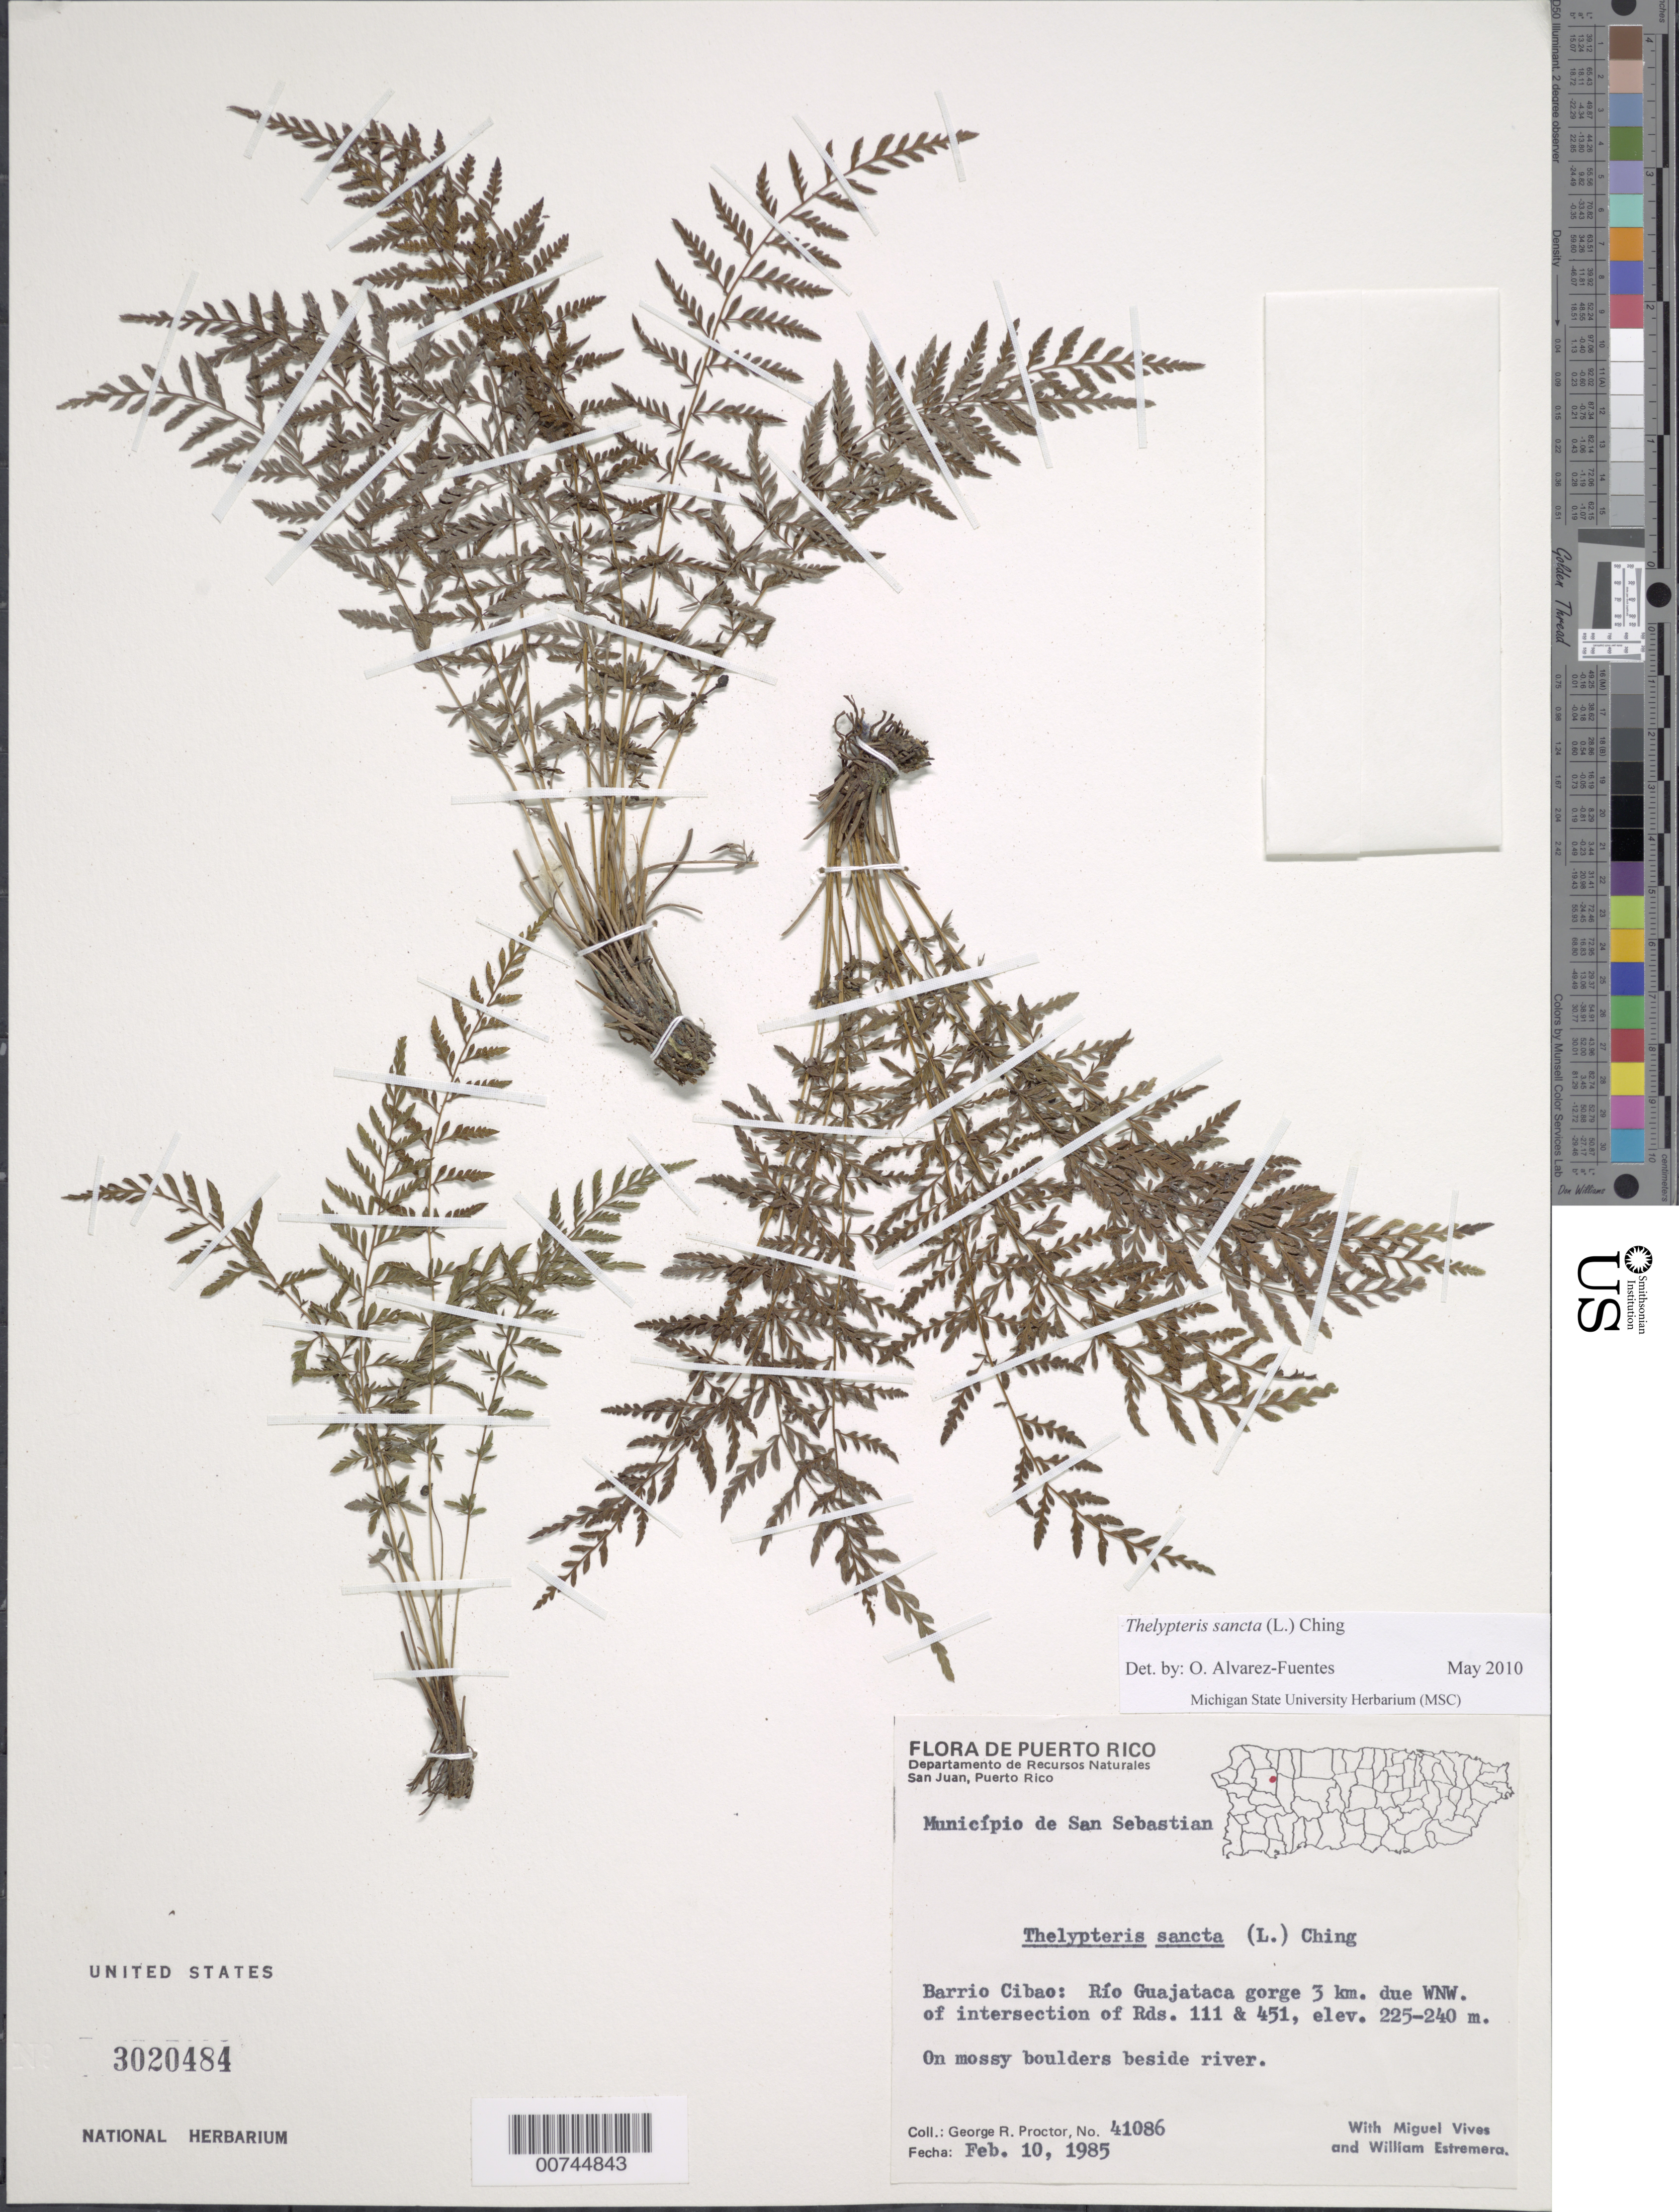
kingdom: Plantae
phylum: Tracheophyta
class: Polypodiopsida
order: Polypodiales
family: Thelypteridaceae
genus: Amauropelta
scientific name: Amauropelta sancta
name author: (L.) Pic. Serm.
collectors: G. R. Proctor, M. Vives & W. Estremera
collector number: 41086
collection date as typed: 10 Feb 1985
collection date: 1985-02-10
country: Puerto Rico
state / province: San Sebastián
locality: Barrio Cibao: Río Guajataca gorge 3 km due WNW of intersection of Rds. 111 & 451. Municipio de San Sebastian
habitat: On mossy boulders beside river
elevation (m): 225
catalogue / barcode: US 3020484